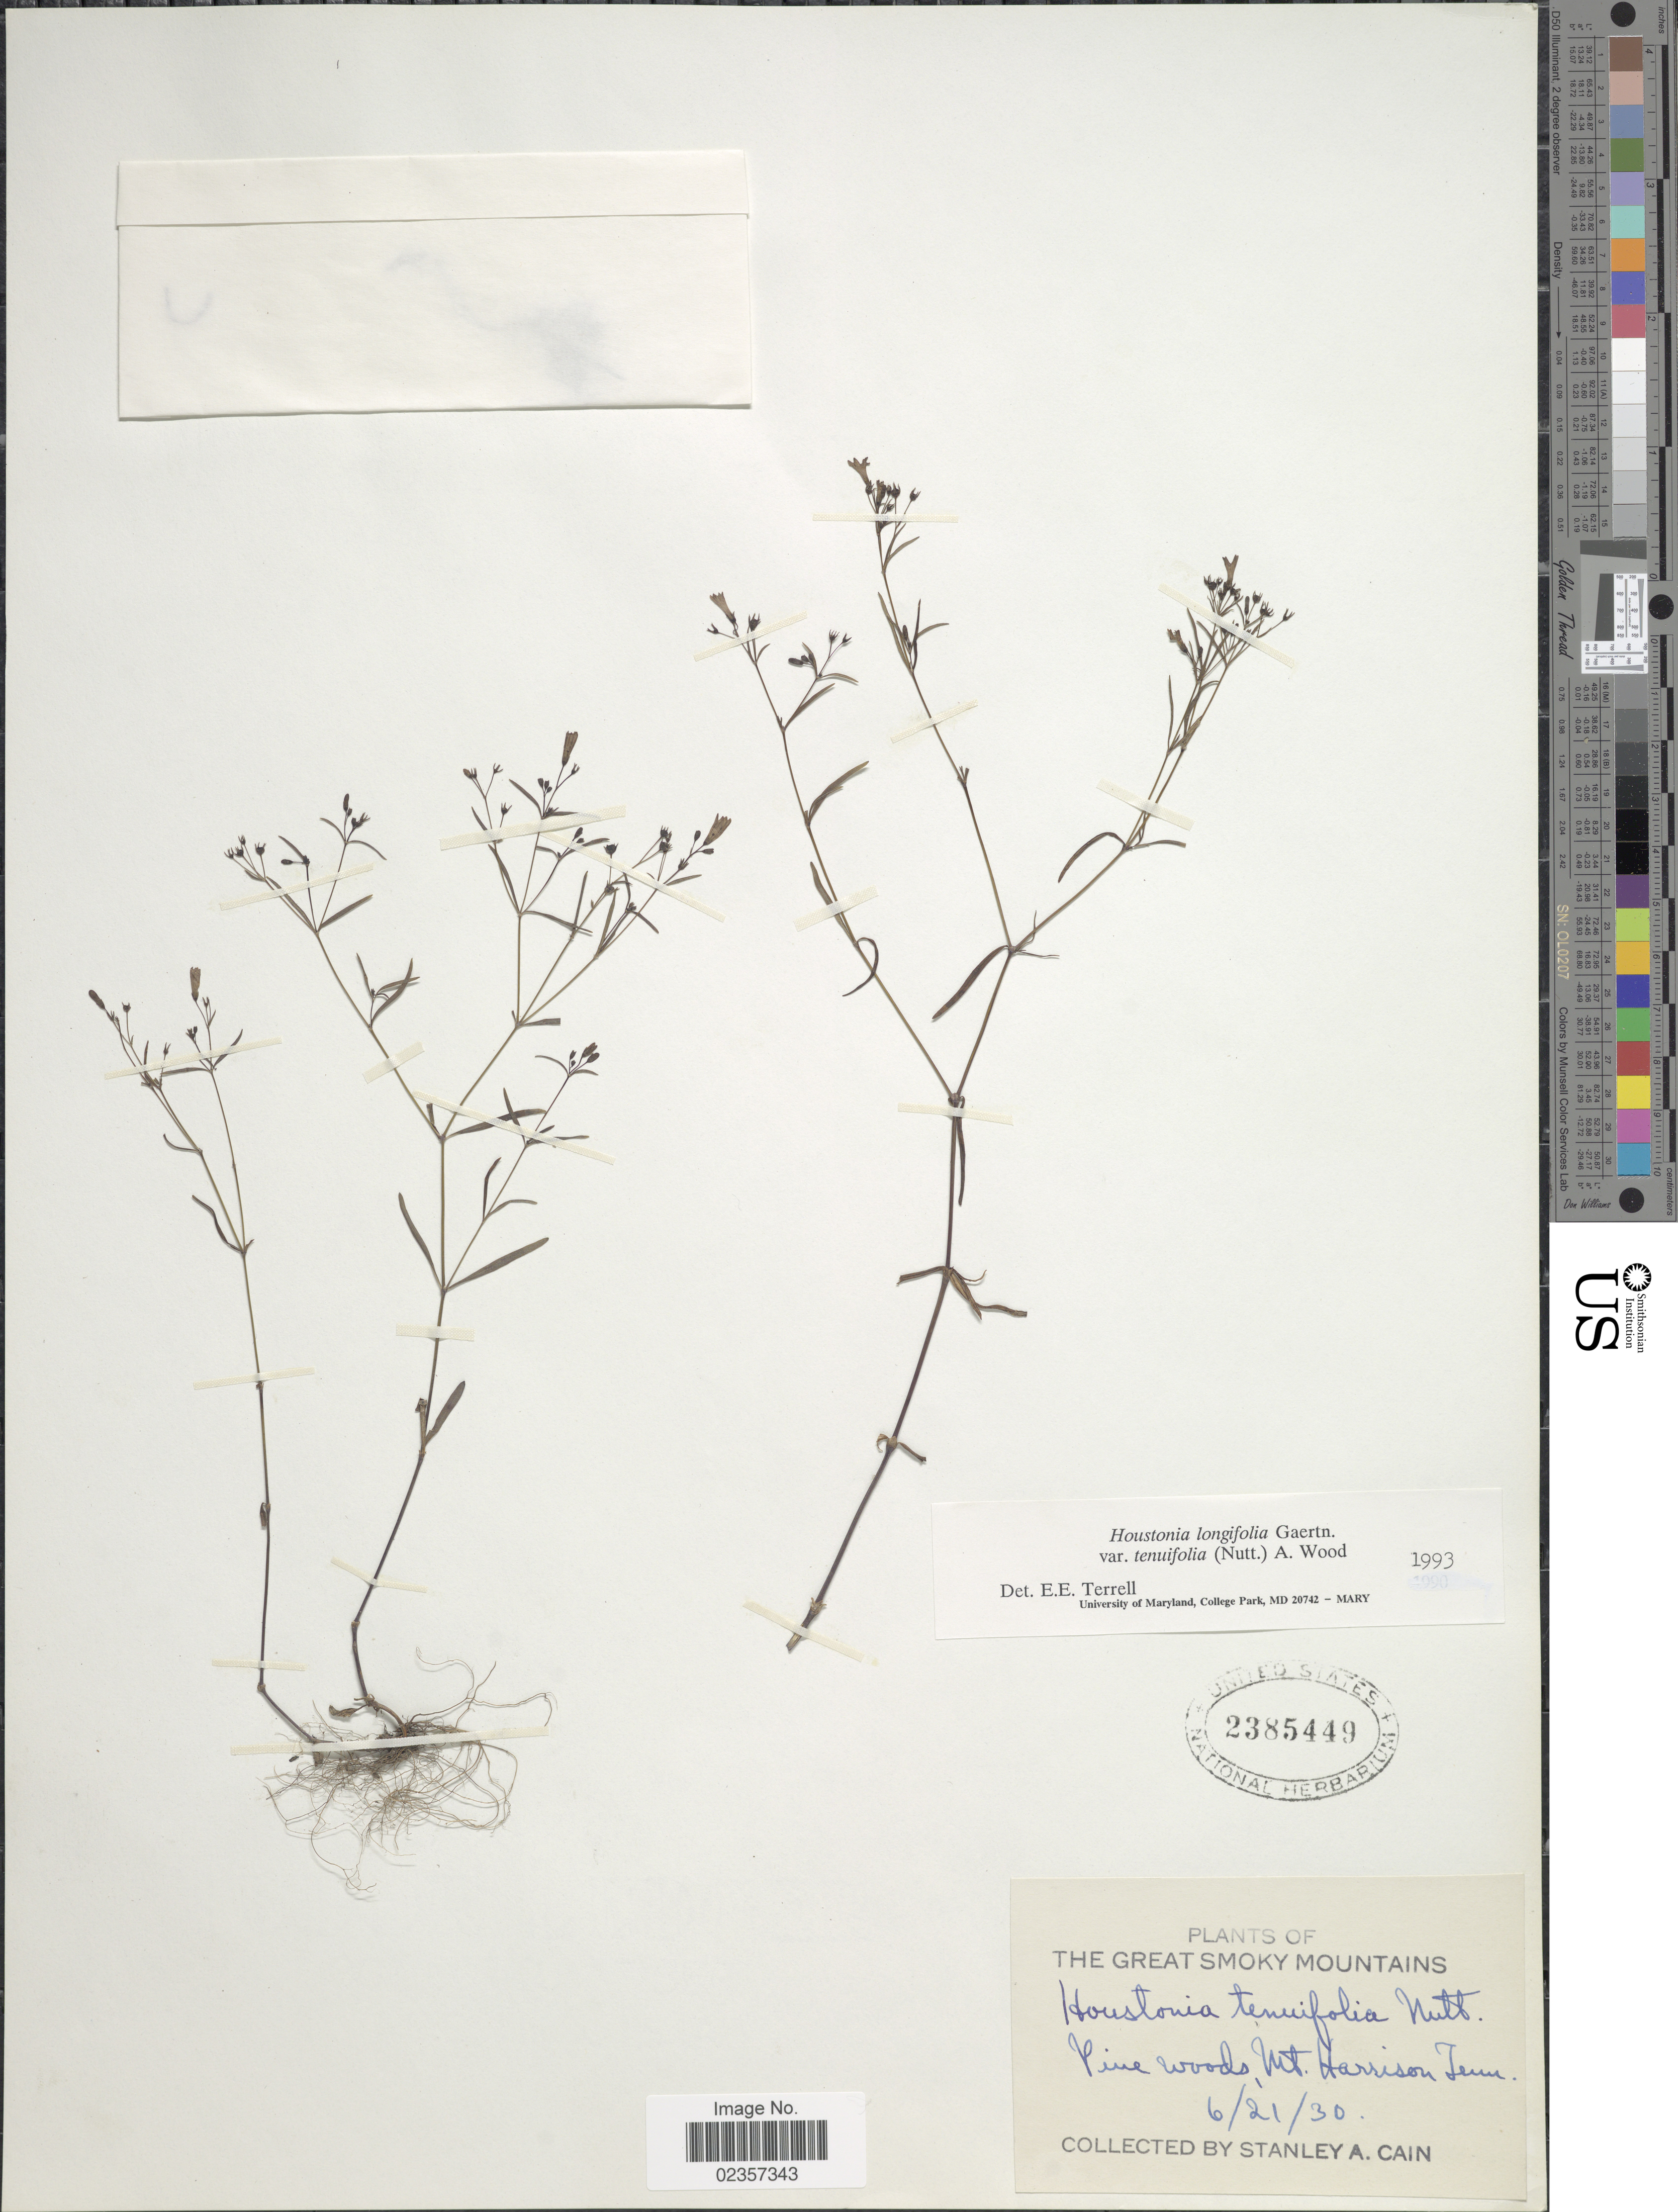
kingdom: Plantae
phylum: Tracheophyta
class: Magnoliopsida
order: Gentianales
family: Rubiaceae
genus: Houstonia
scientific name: Houstonia longifolia var. tenuifolia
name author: (Nutt.) Alph. Wood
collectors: S. Cain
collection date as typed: Transcribed d/m/y: 21/6/30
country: United States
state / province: Tennessee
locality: Great Smoky Mountains. Mt. Harrison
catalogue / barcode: US 2385449